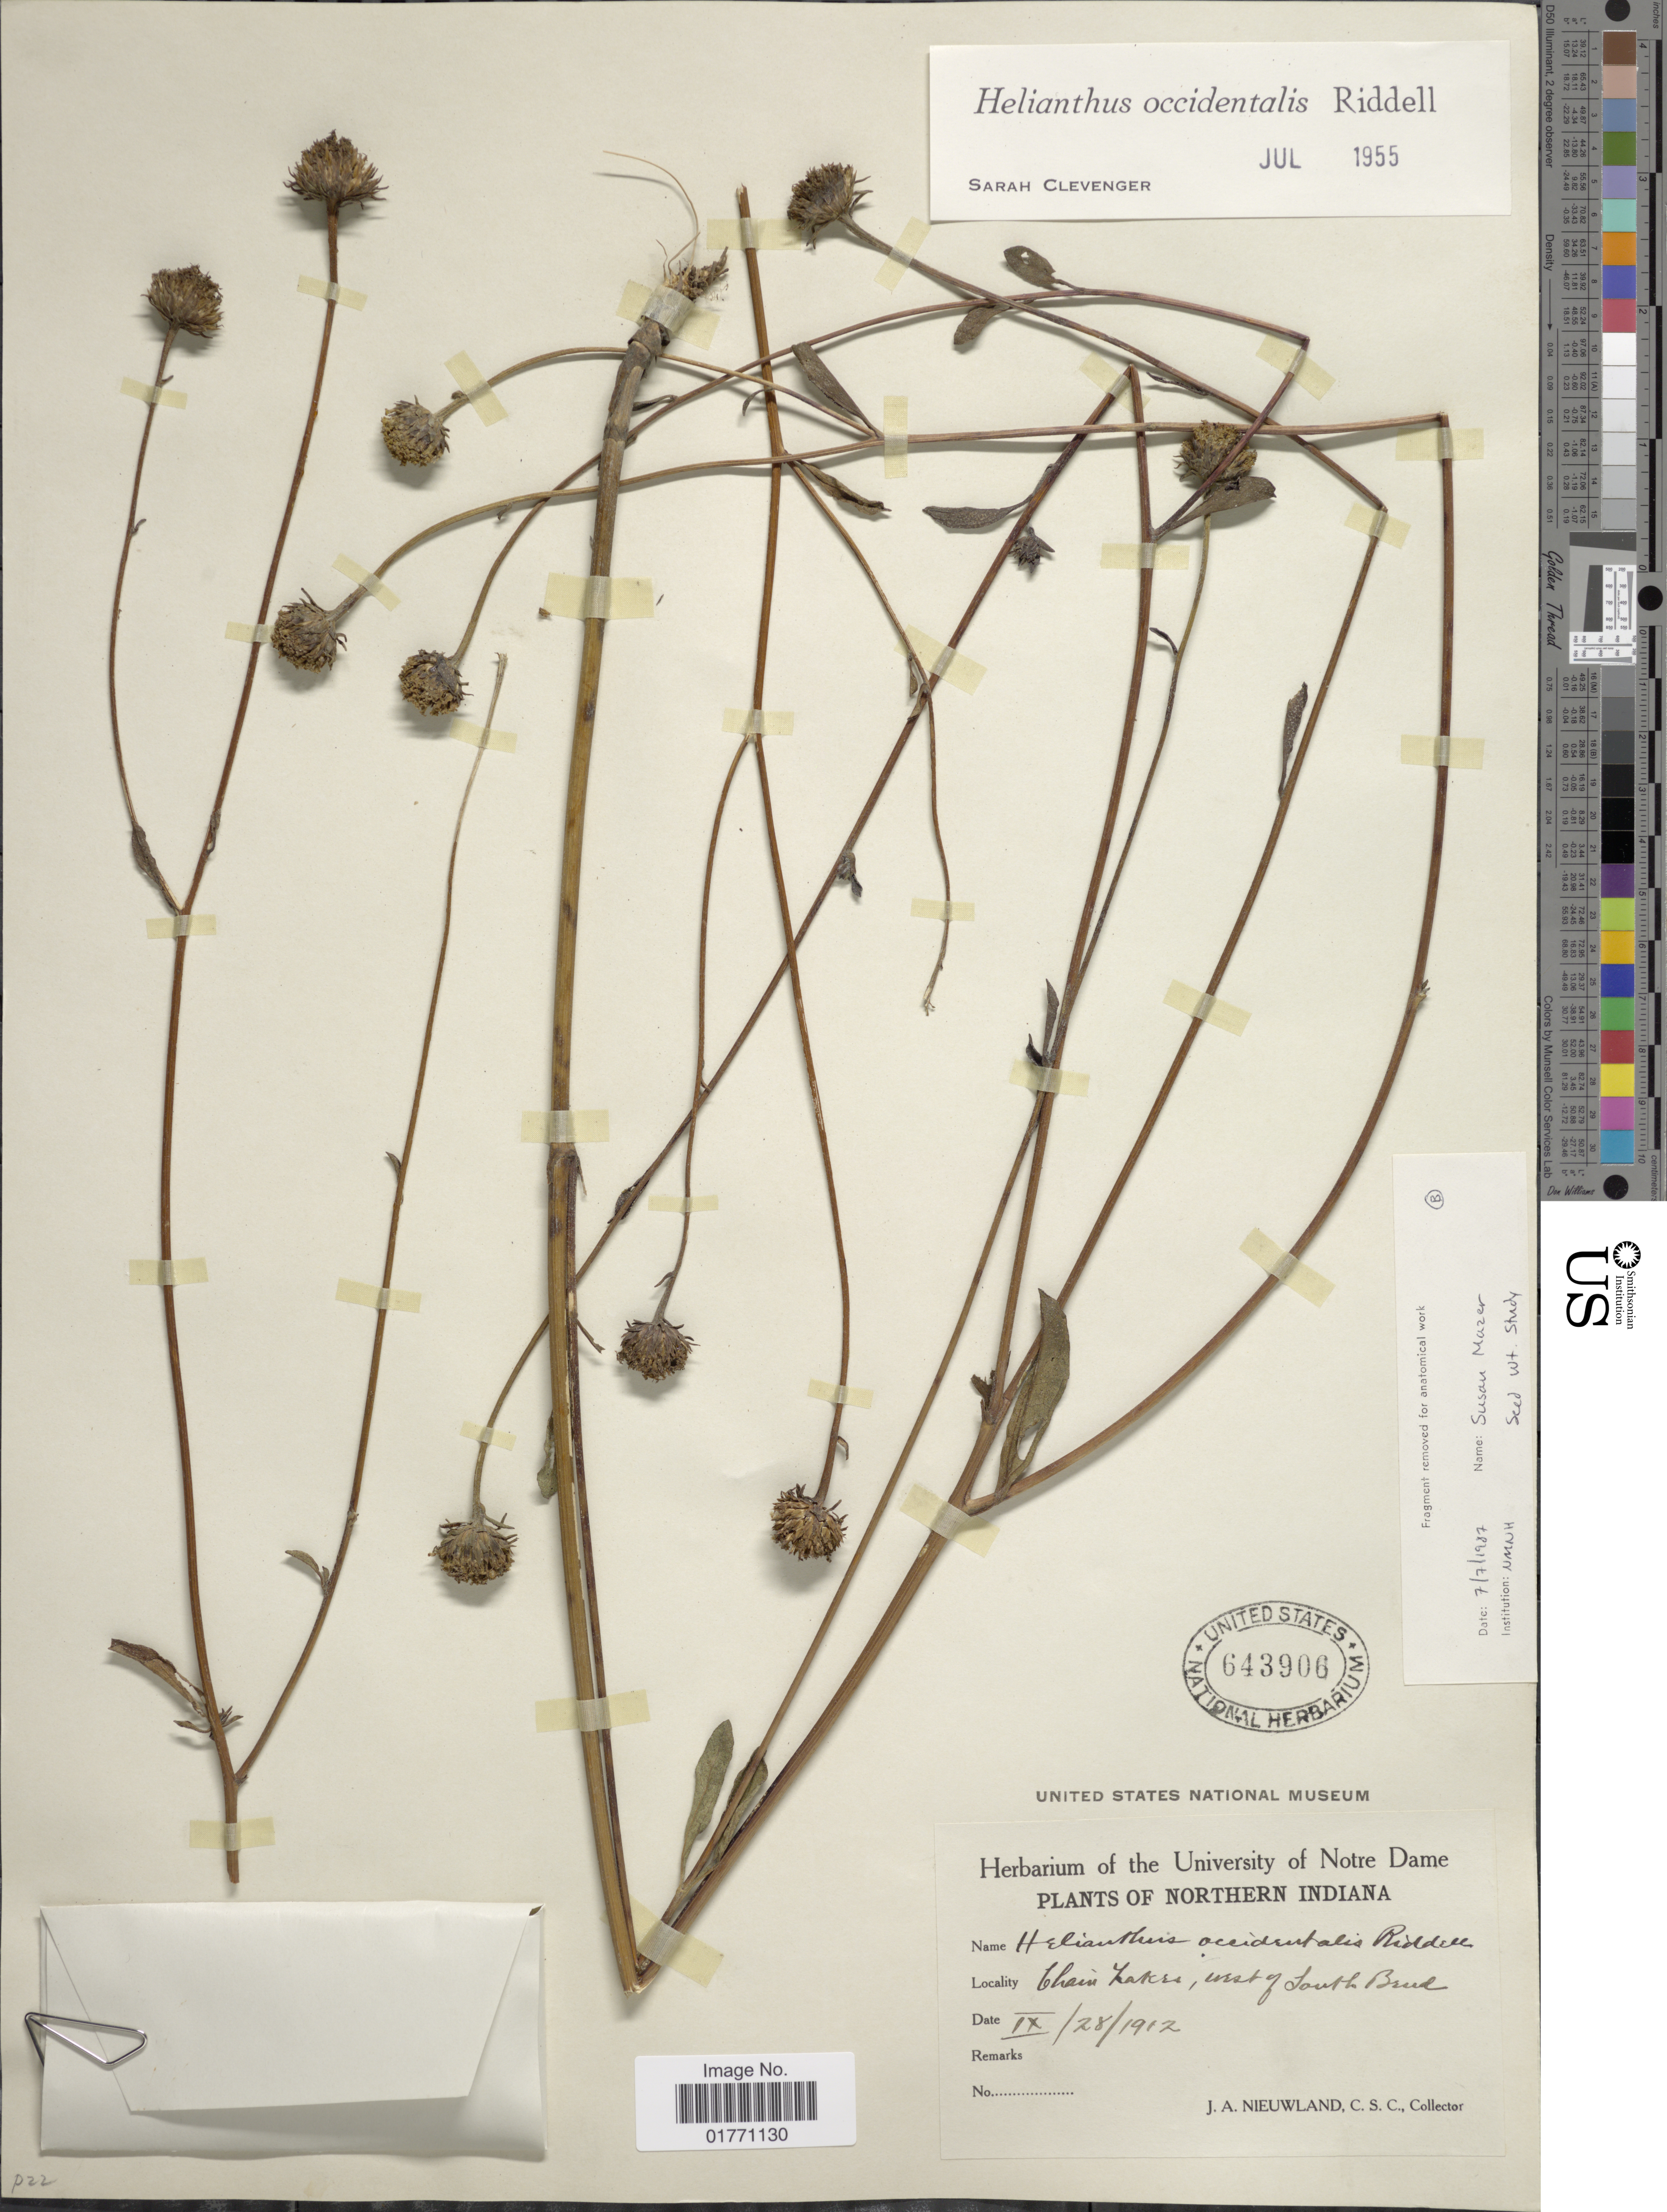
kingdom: Plantae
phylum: Tracheophyta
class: Magnoliopsida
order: Asterales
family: Asteraceae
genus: Helianthus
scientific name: Helianthus occidentalis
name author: Riddell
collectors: J. A. Nieuwland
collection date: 1912-09-28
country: United States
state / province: Indiana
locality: Northern Indiana, Chain Lakers, west of South Bend.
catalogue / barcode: US 643906